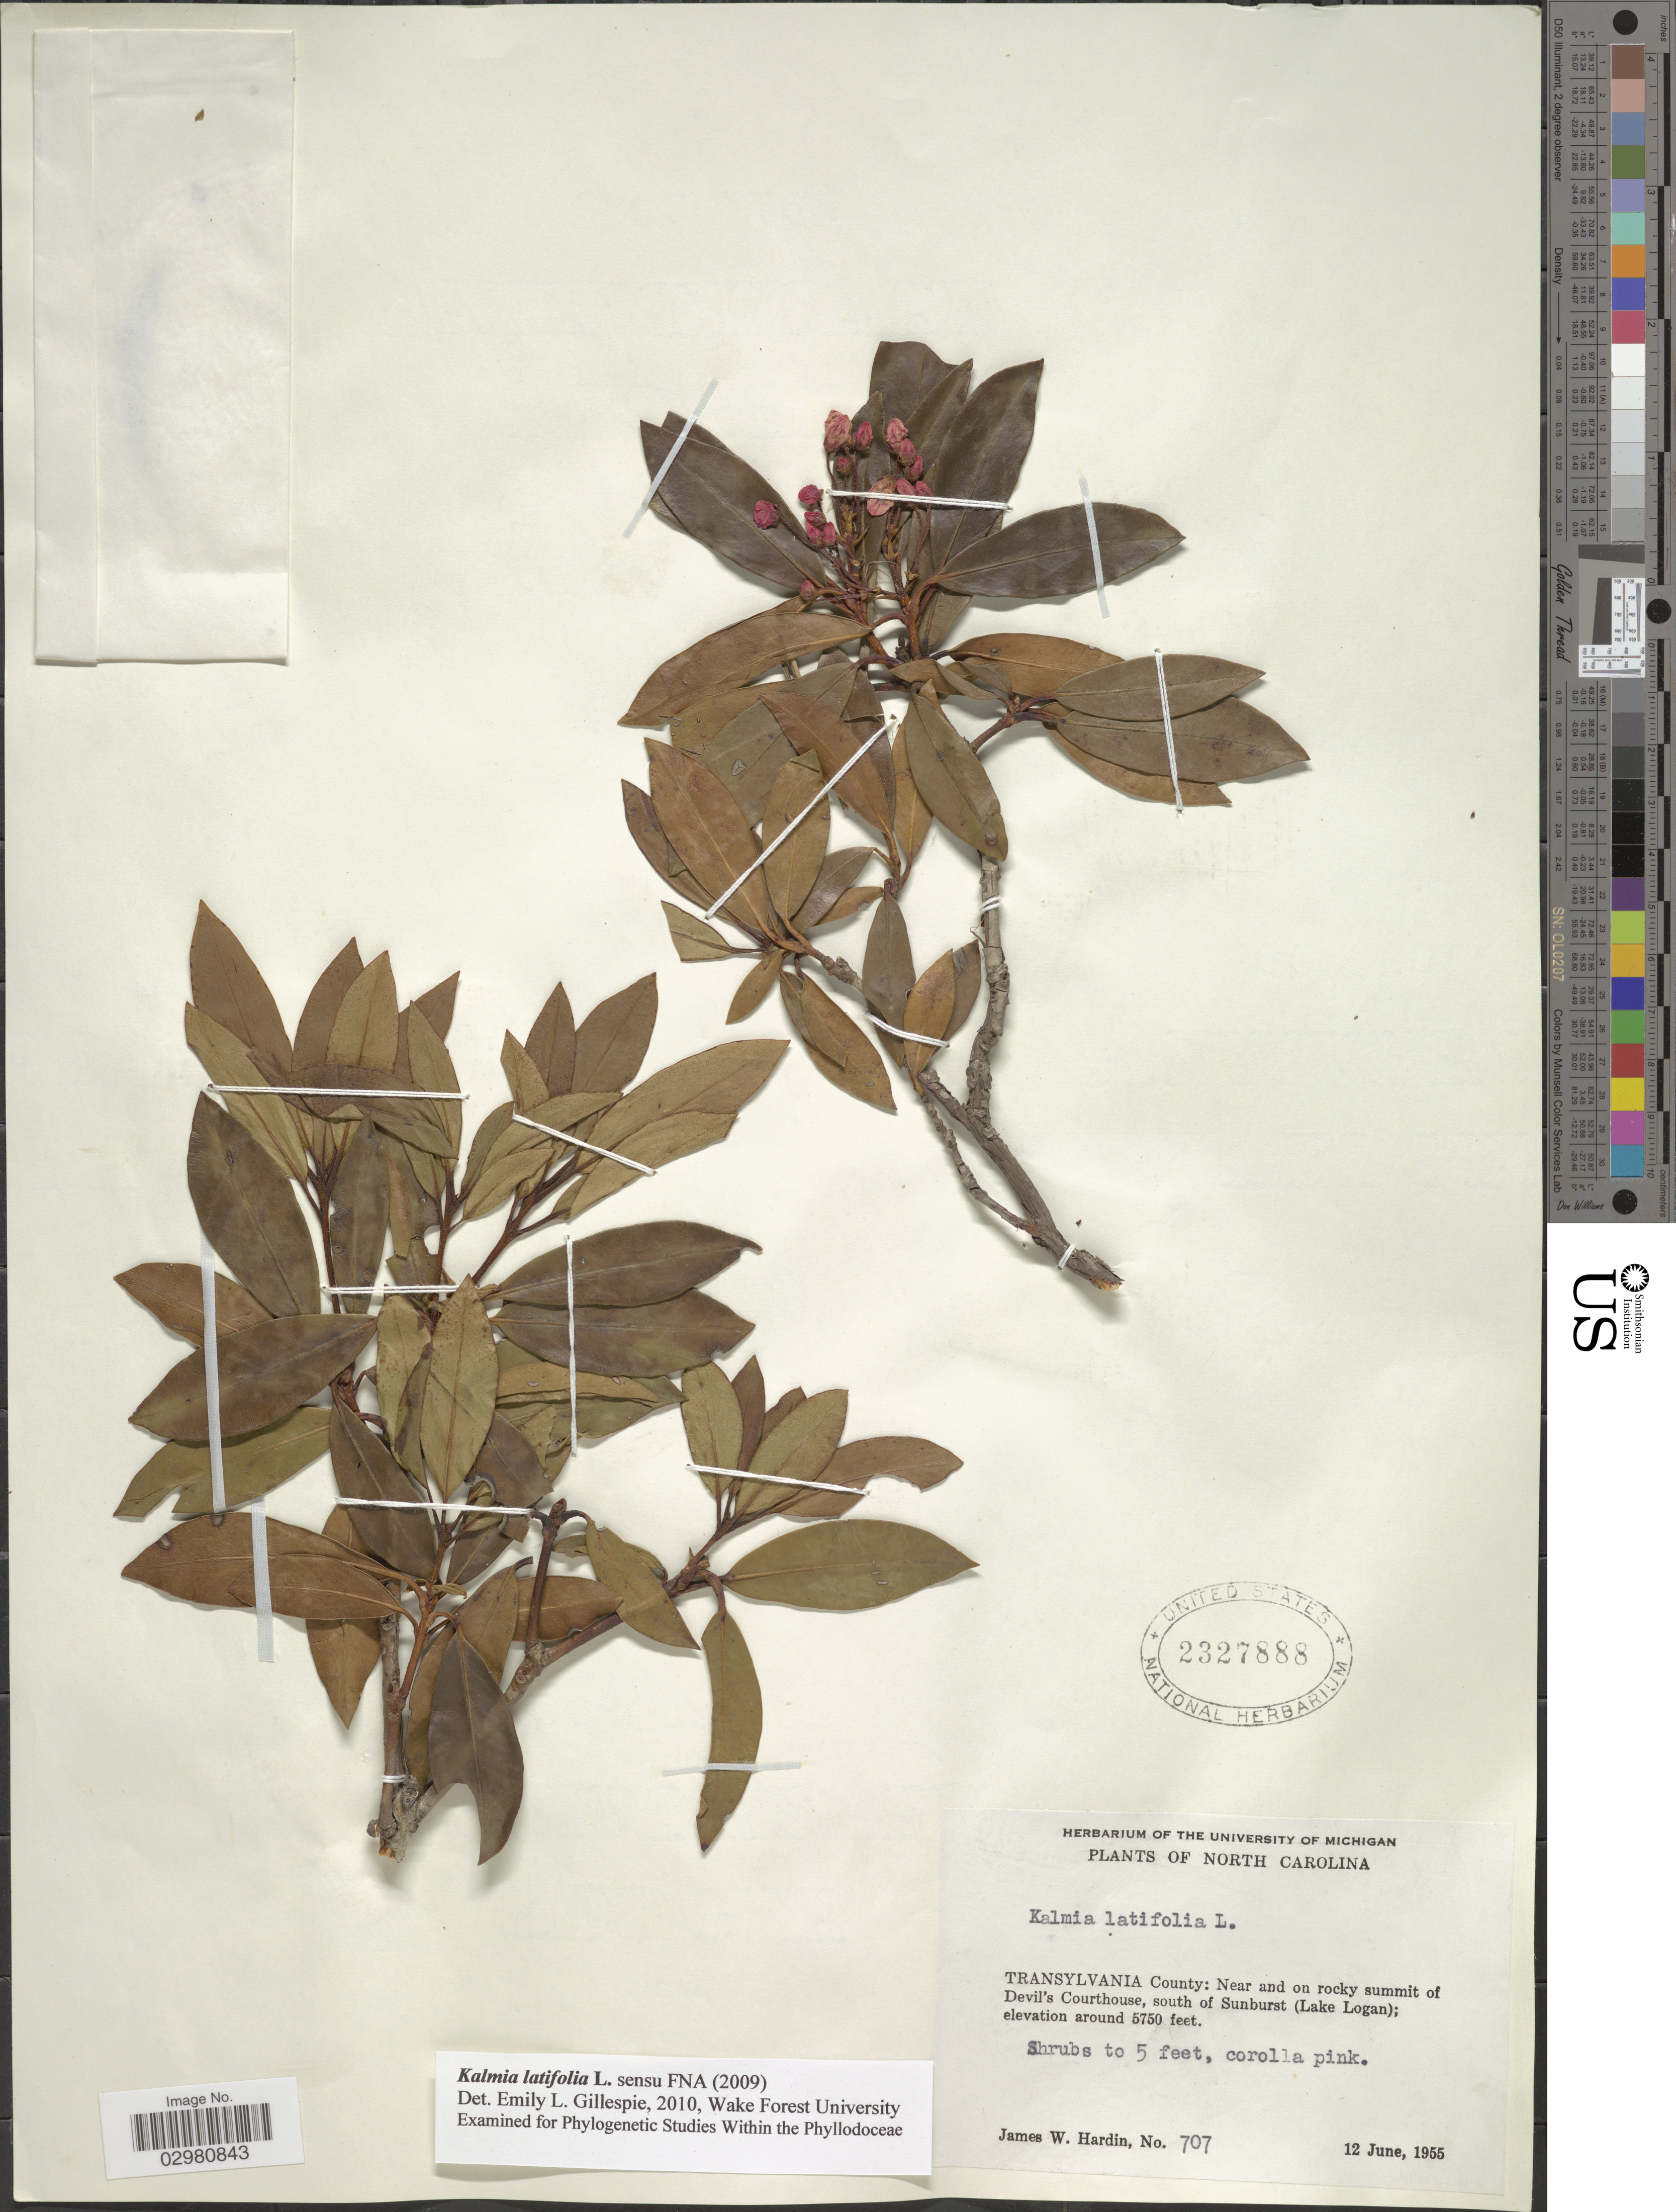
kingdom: Plantae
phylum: Tracheophyta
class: Magnoliopsida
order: Ericales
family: Ericaceae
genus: Kalmia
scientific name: Kalmia latifolia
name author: L.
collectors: J. W. Hardin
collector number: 707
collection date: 1955-06-12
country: United States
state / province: North Carolina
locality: Transylvania County: Near and on rocky summit of Devil's Courthouse, south of Sunburst (Lake Logan).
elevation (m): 1753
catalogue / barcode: US 2327888